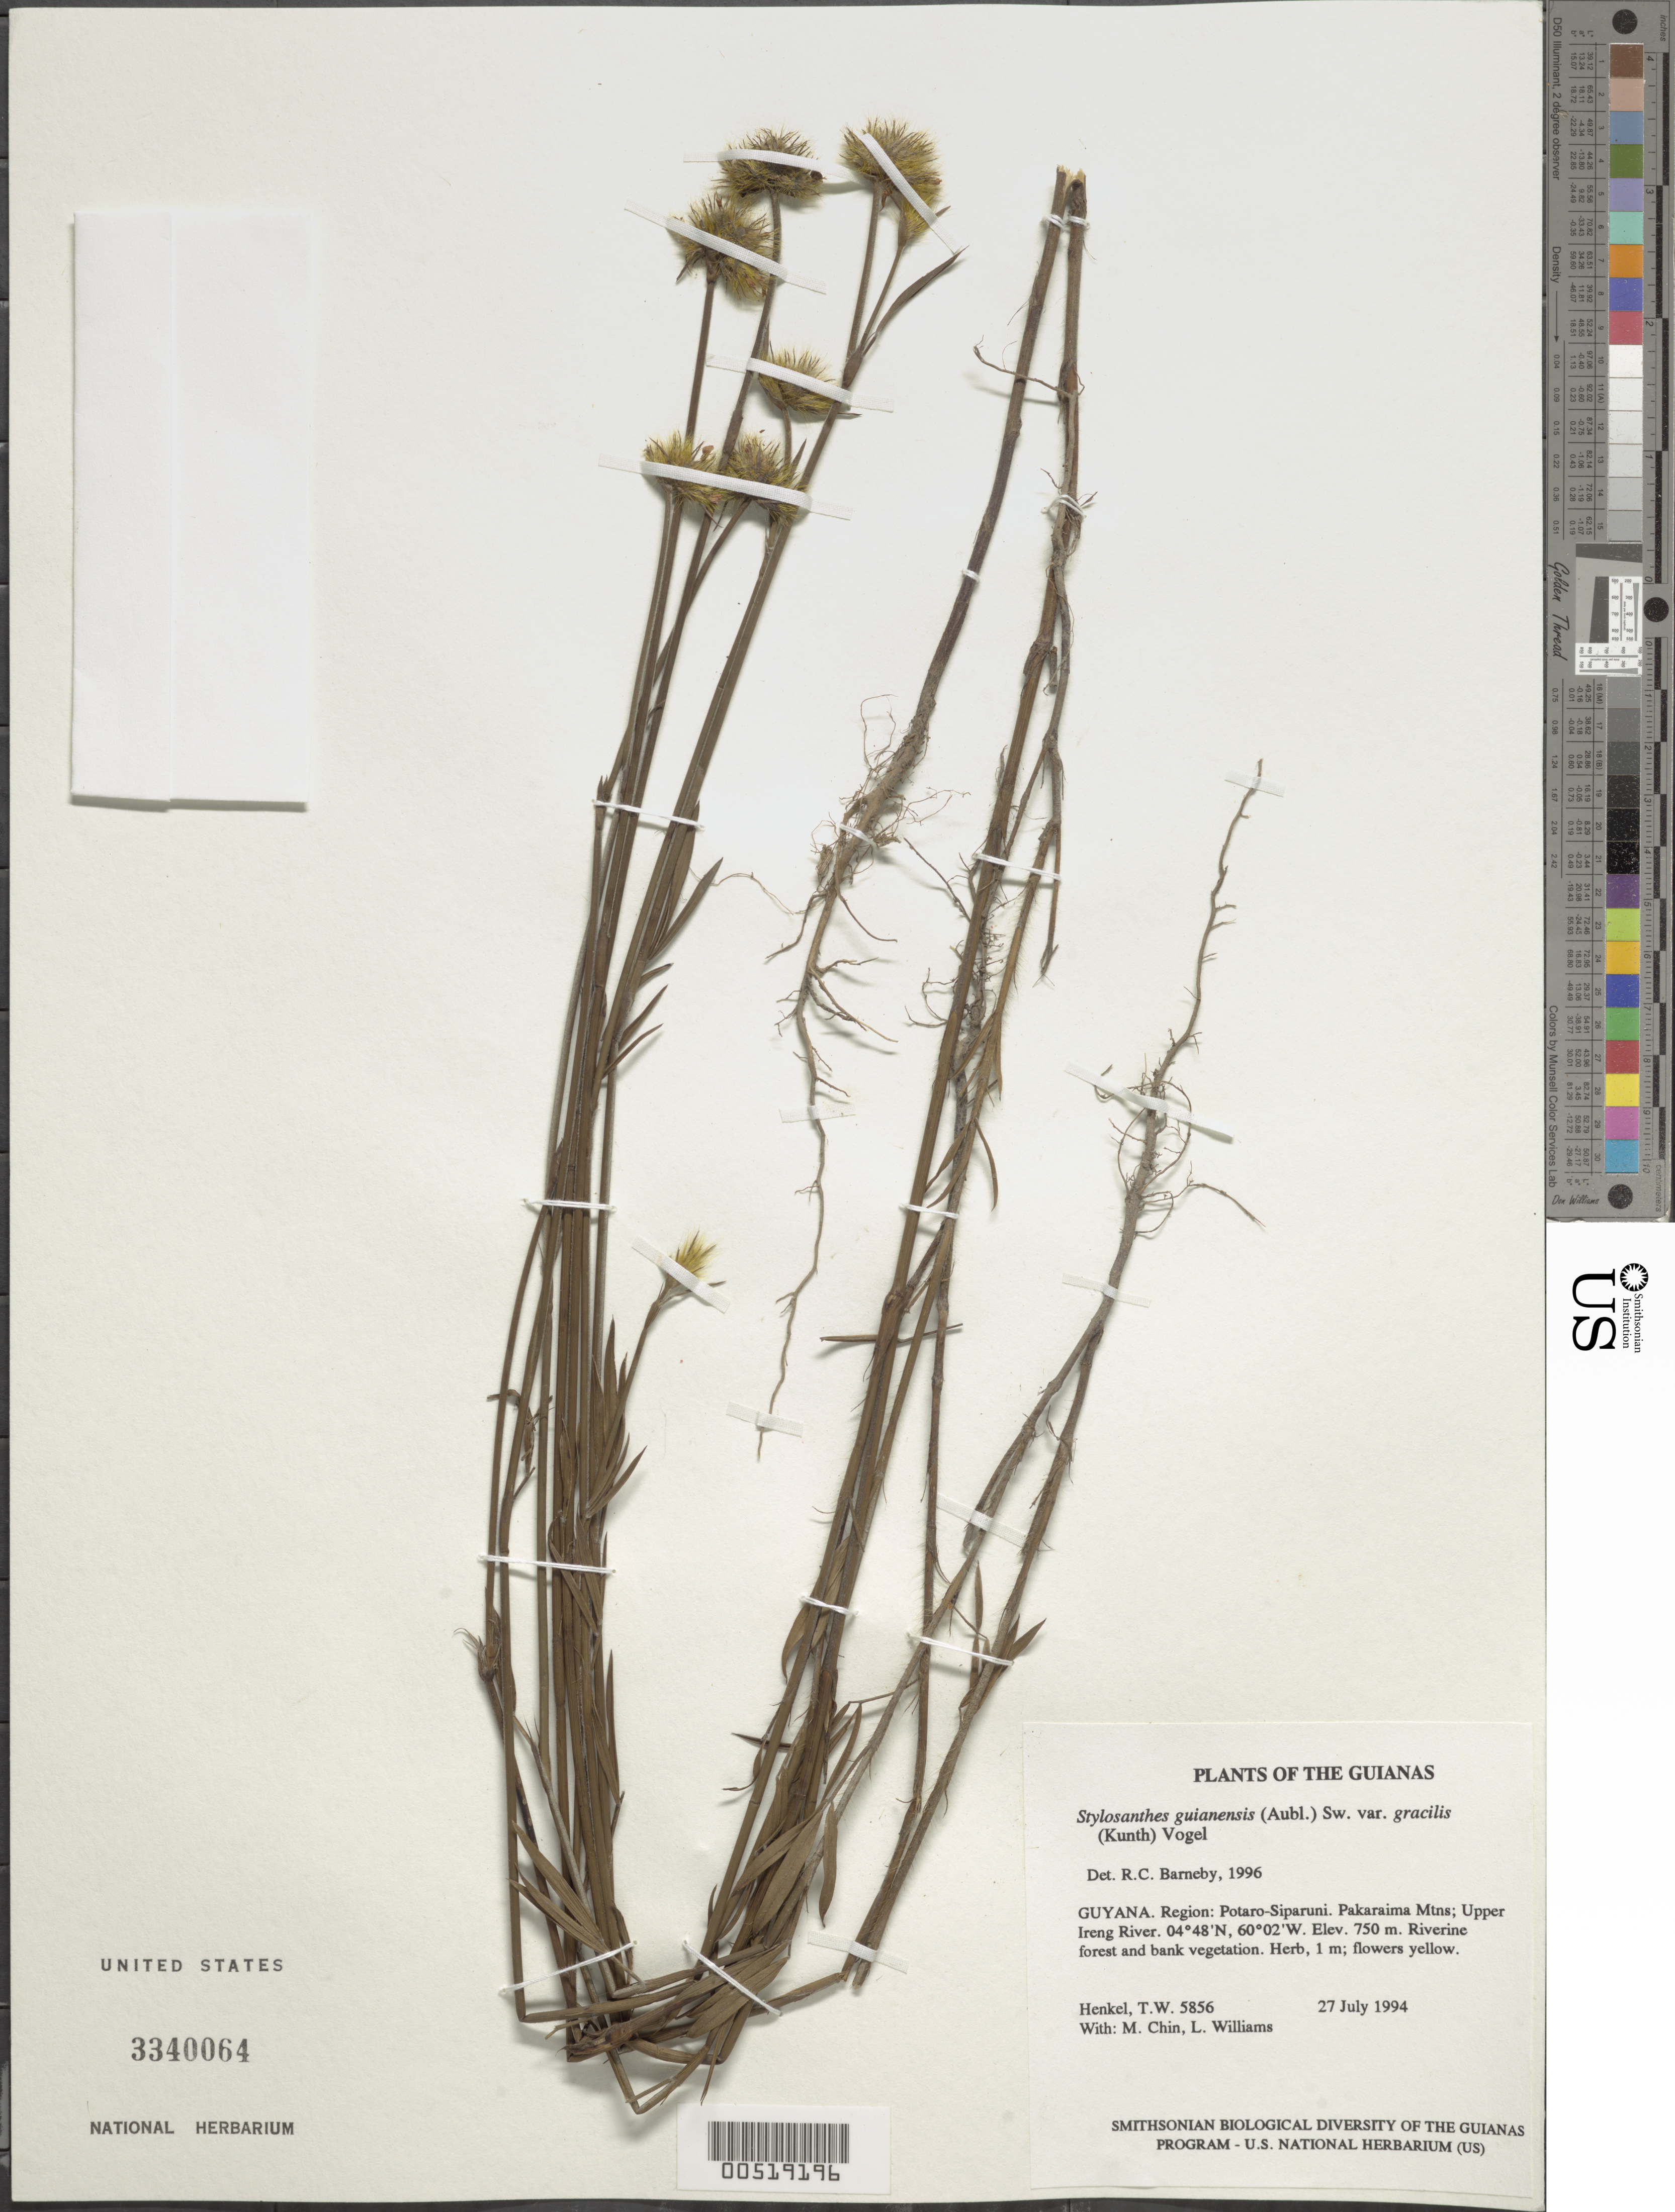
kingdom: Plantae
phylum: Tracheophyta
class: Magnoliopsida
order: Fabales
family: Fabaceae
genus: Stylosanthes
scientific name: Stylosanthes guianensis var. gracilis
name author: (Kunth) Vogel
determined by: Barneby, Rupert C., (NY)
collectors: T. Henkel, M. Chin & L. Williams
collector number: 5856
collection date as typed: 27 July 1994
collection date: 1994-07-27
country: Guyana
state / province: Potaro-Siparuni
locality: Pakaraima Mtns; Upper Ireng River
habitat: Riverine forest and bank vegetation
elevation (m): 750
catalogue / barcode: US 3340064